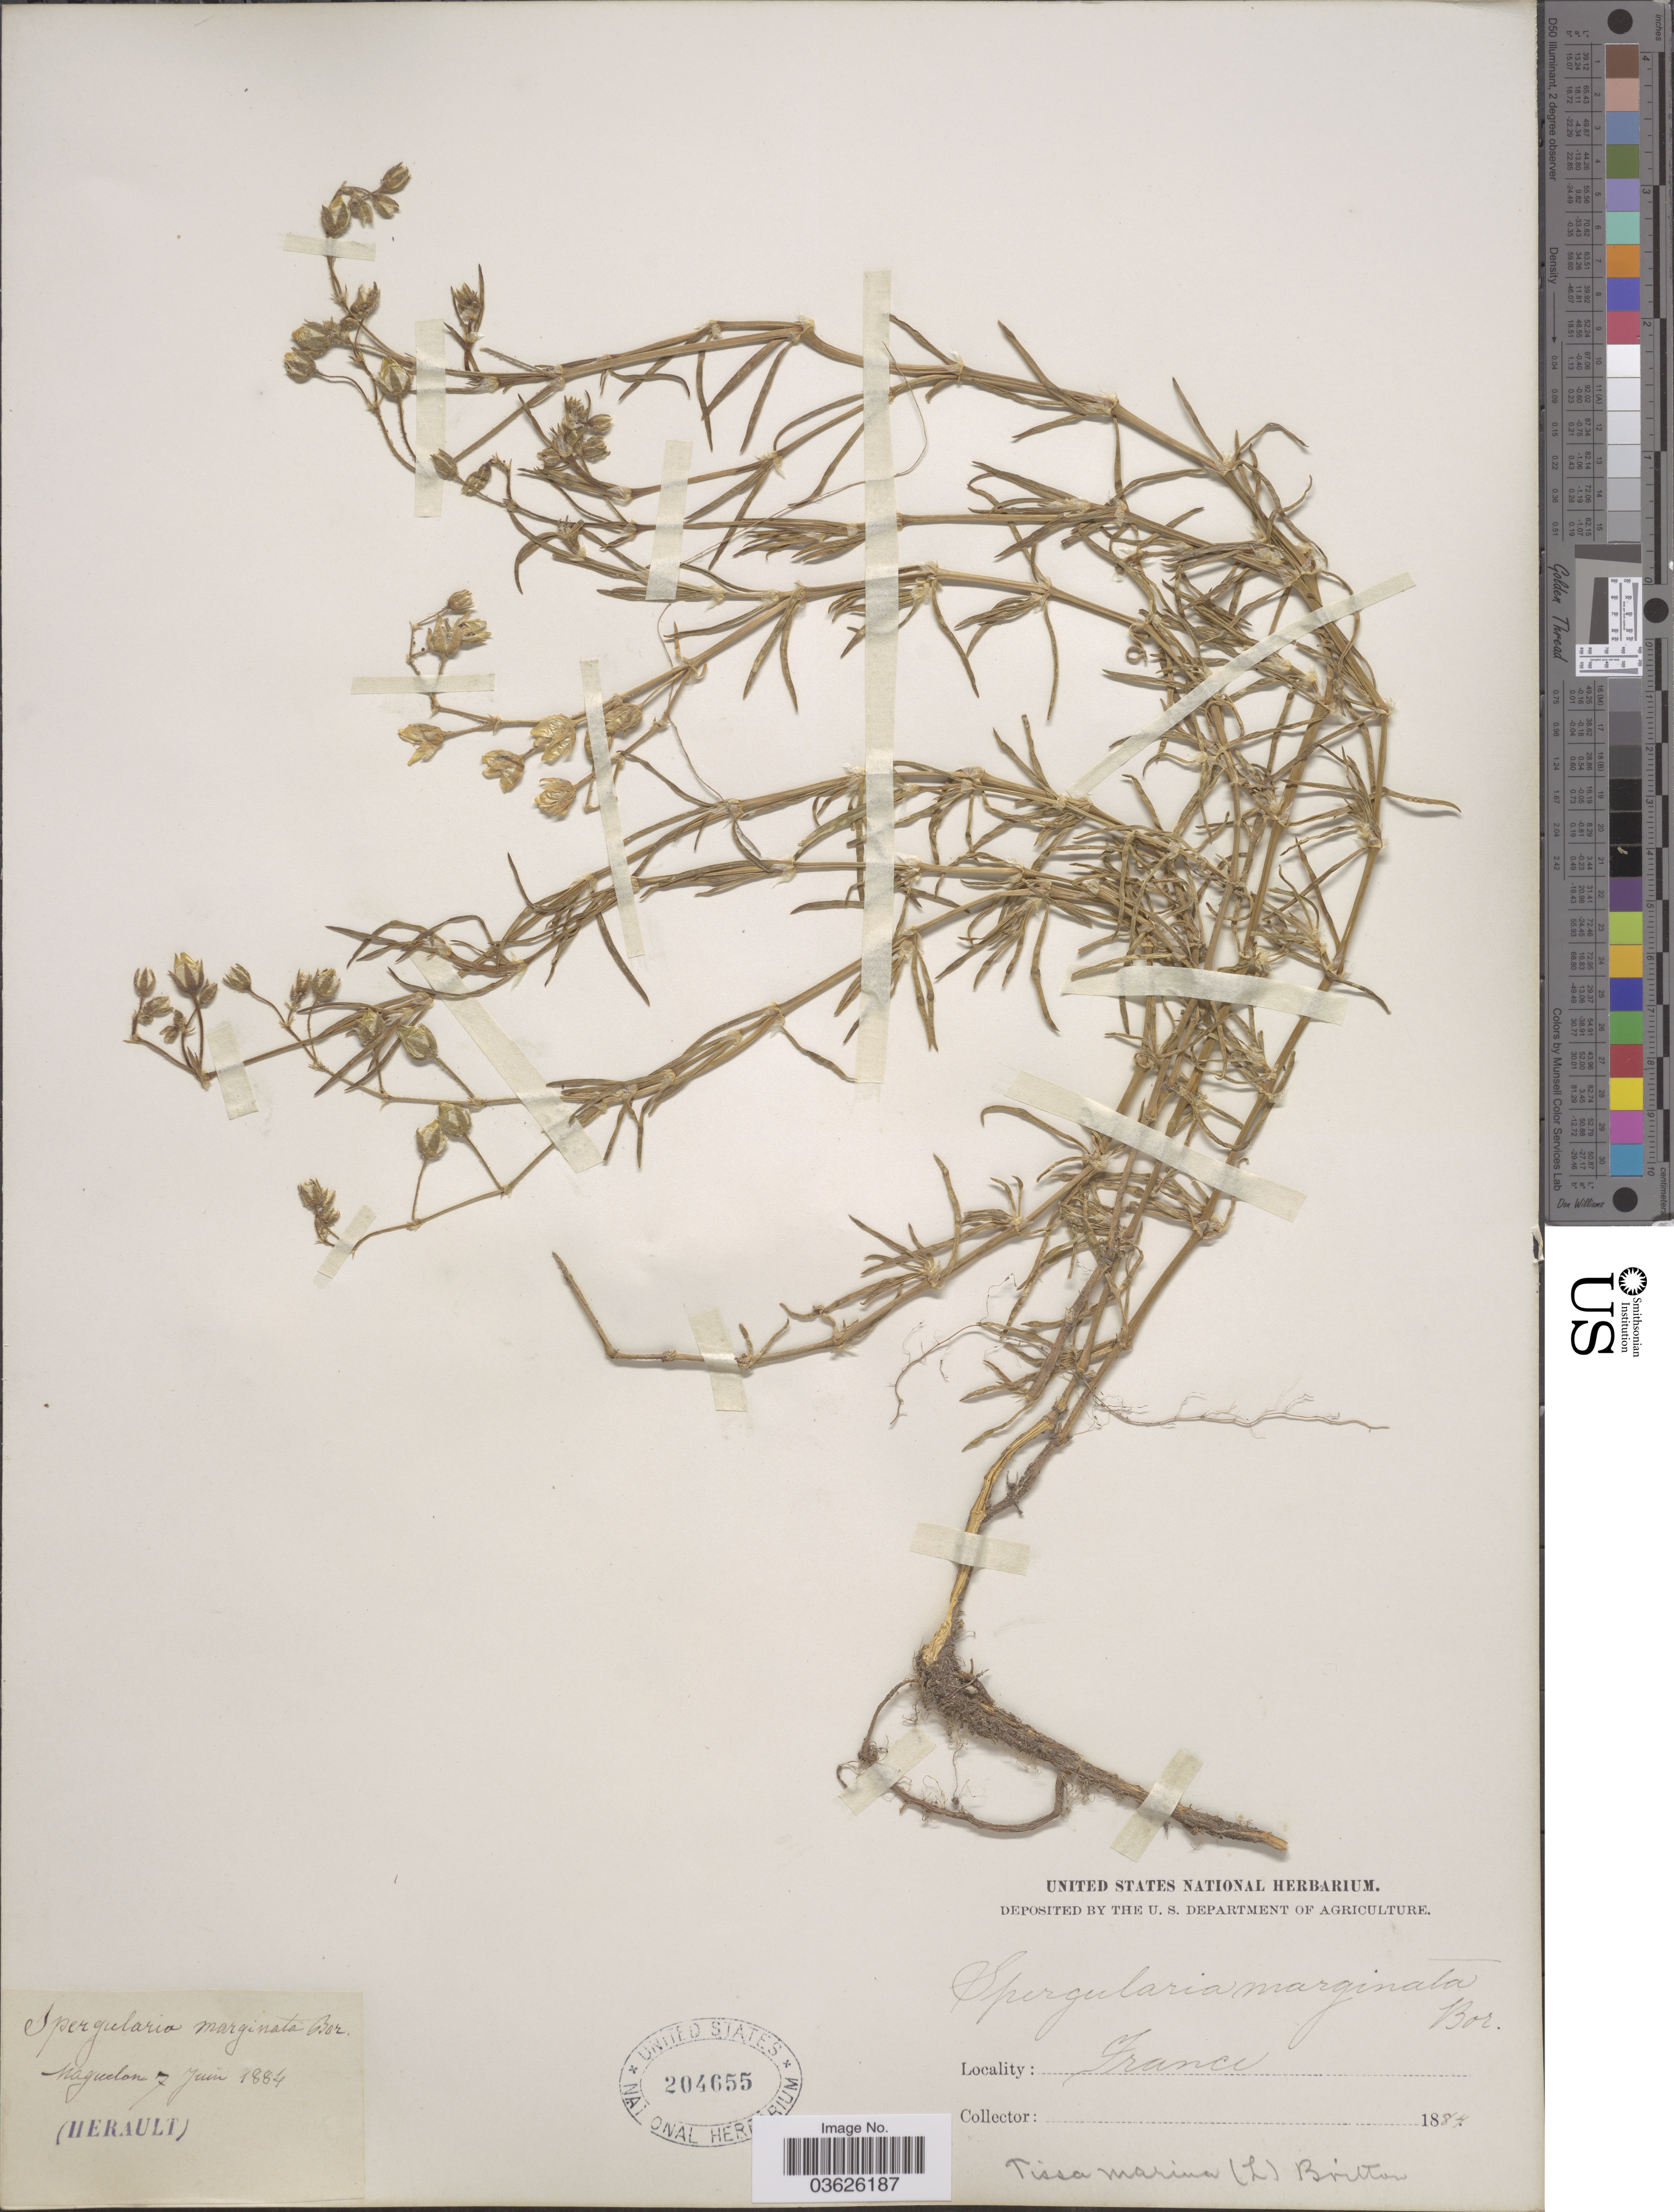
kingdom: Plantae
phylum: Tracheophyta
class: Magnoliopsida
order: Caryophyllales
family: Caryophyllaceae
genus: Tissa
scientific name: Tissa marina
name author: (L.) Britton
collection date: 1884-06-07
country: France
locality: Maguelon. Herault.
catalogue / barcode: US 204655